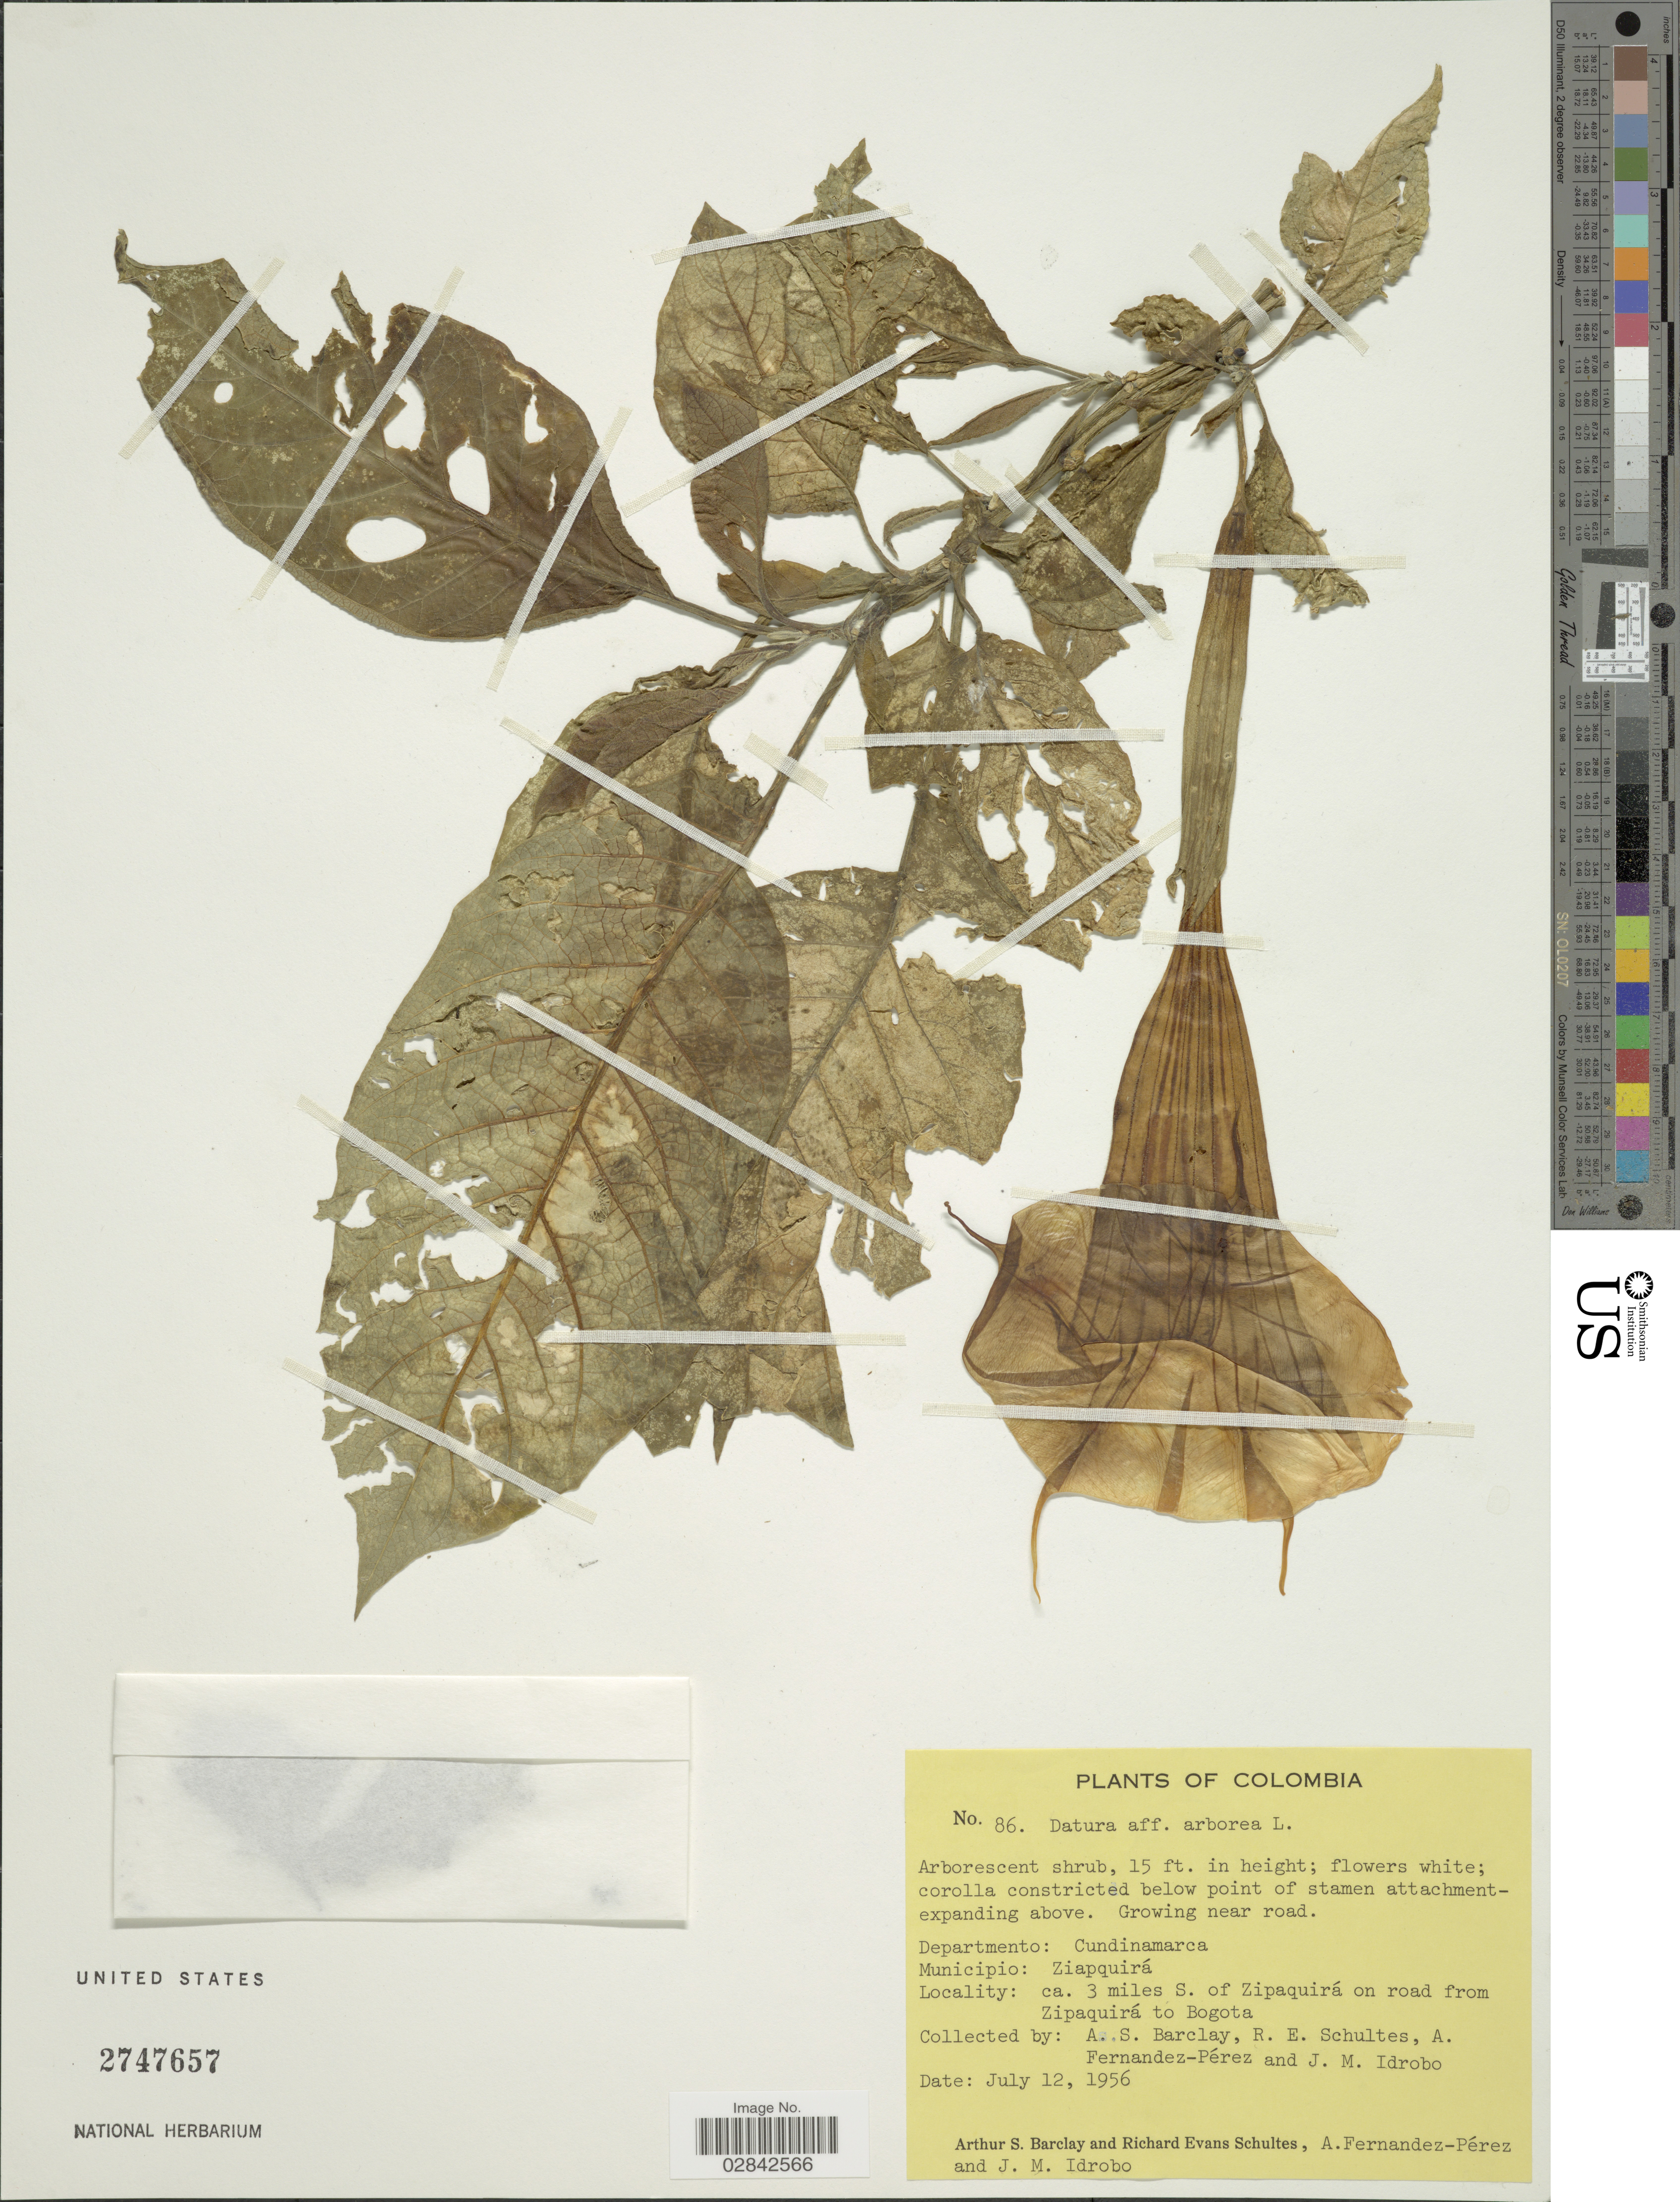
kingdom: Plantae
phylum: Tracheophyta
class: Magnoliopsida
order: Solanales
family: Solanaceae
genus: Brugmansia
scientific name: Brugmansia sanguinea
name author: (Ruiz & Pav.) D. Don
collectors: A. S. Barclay, R. E. Schultes, A. Fernández-Pérez & J. M. Idrobo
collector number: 86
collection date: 1956-07-12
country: Colombia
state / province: Cundinamarca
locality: Departmento: Cundinamarca. Municipio: Ziapquirá, ca. 3 miles S. of Zipaquirá on road from Zipaquirá to Bogota.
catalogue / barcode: US 2747657